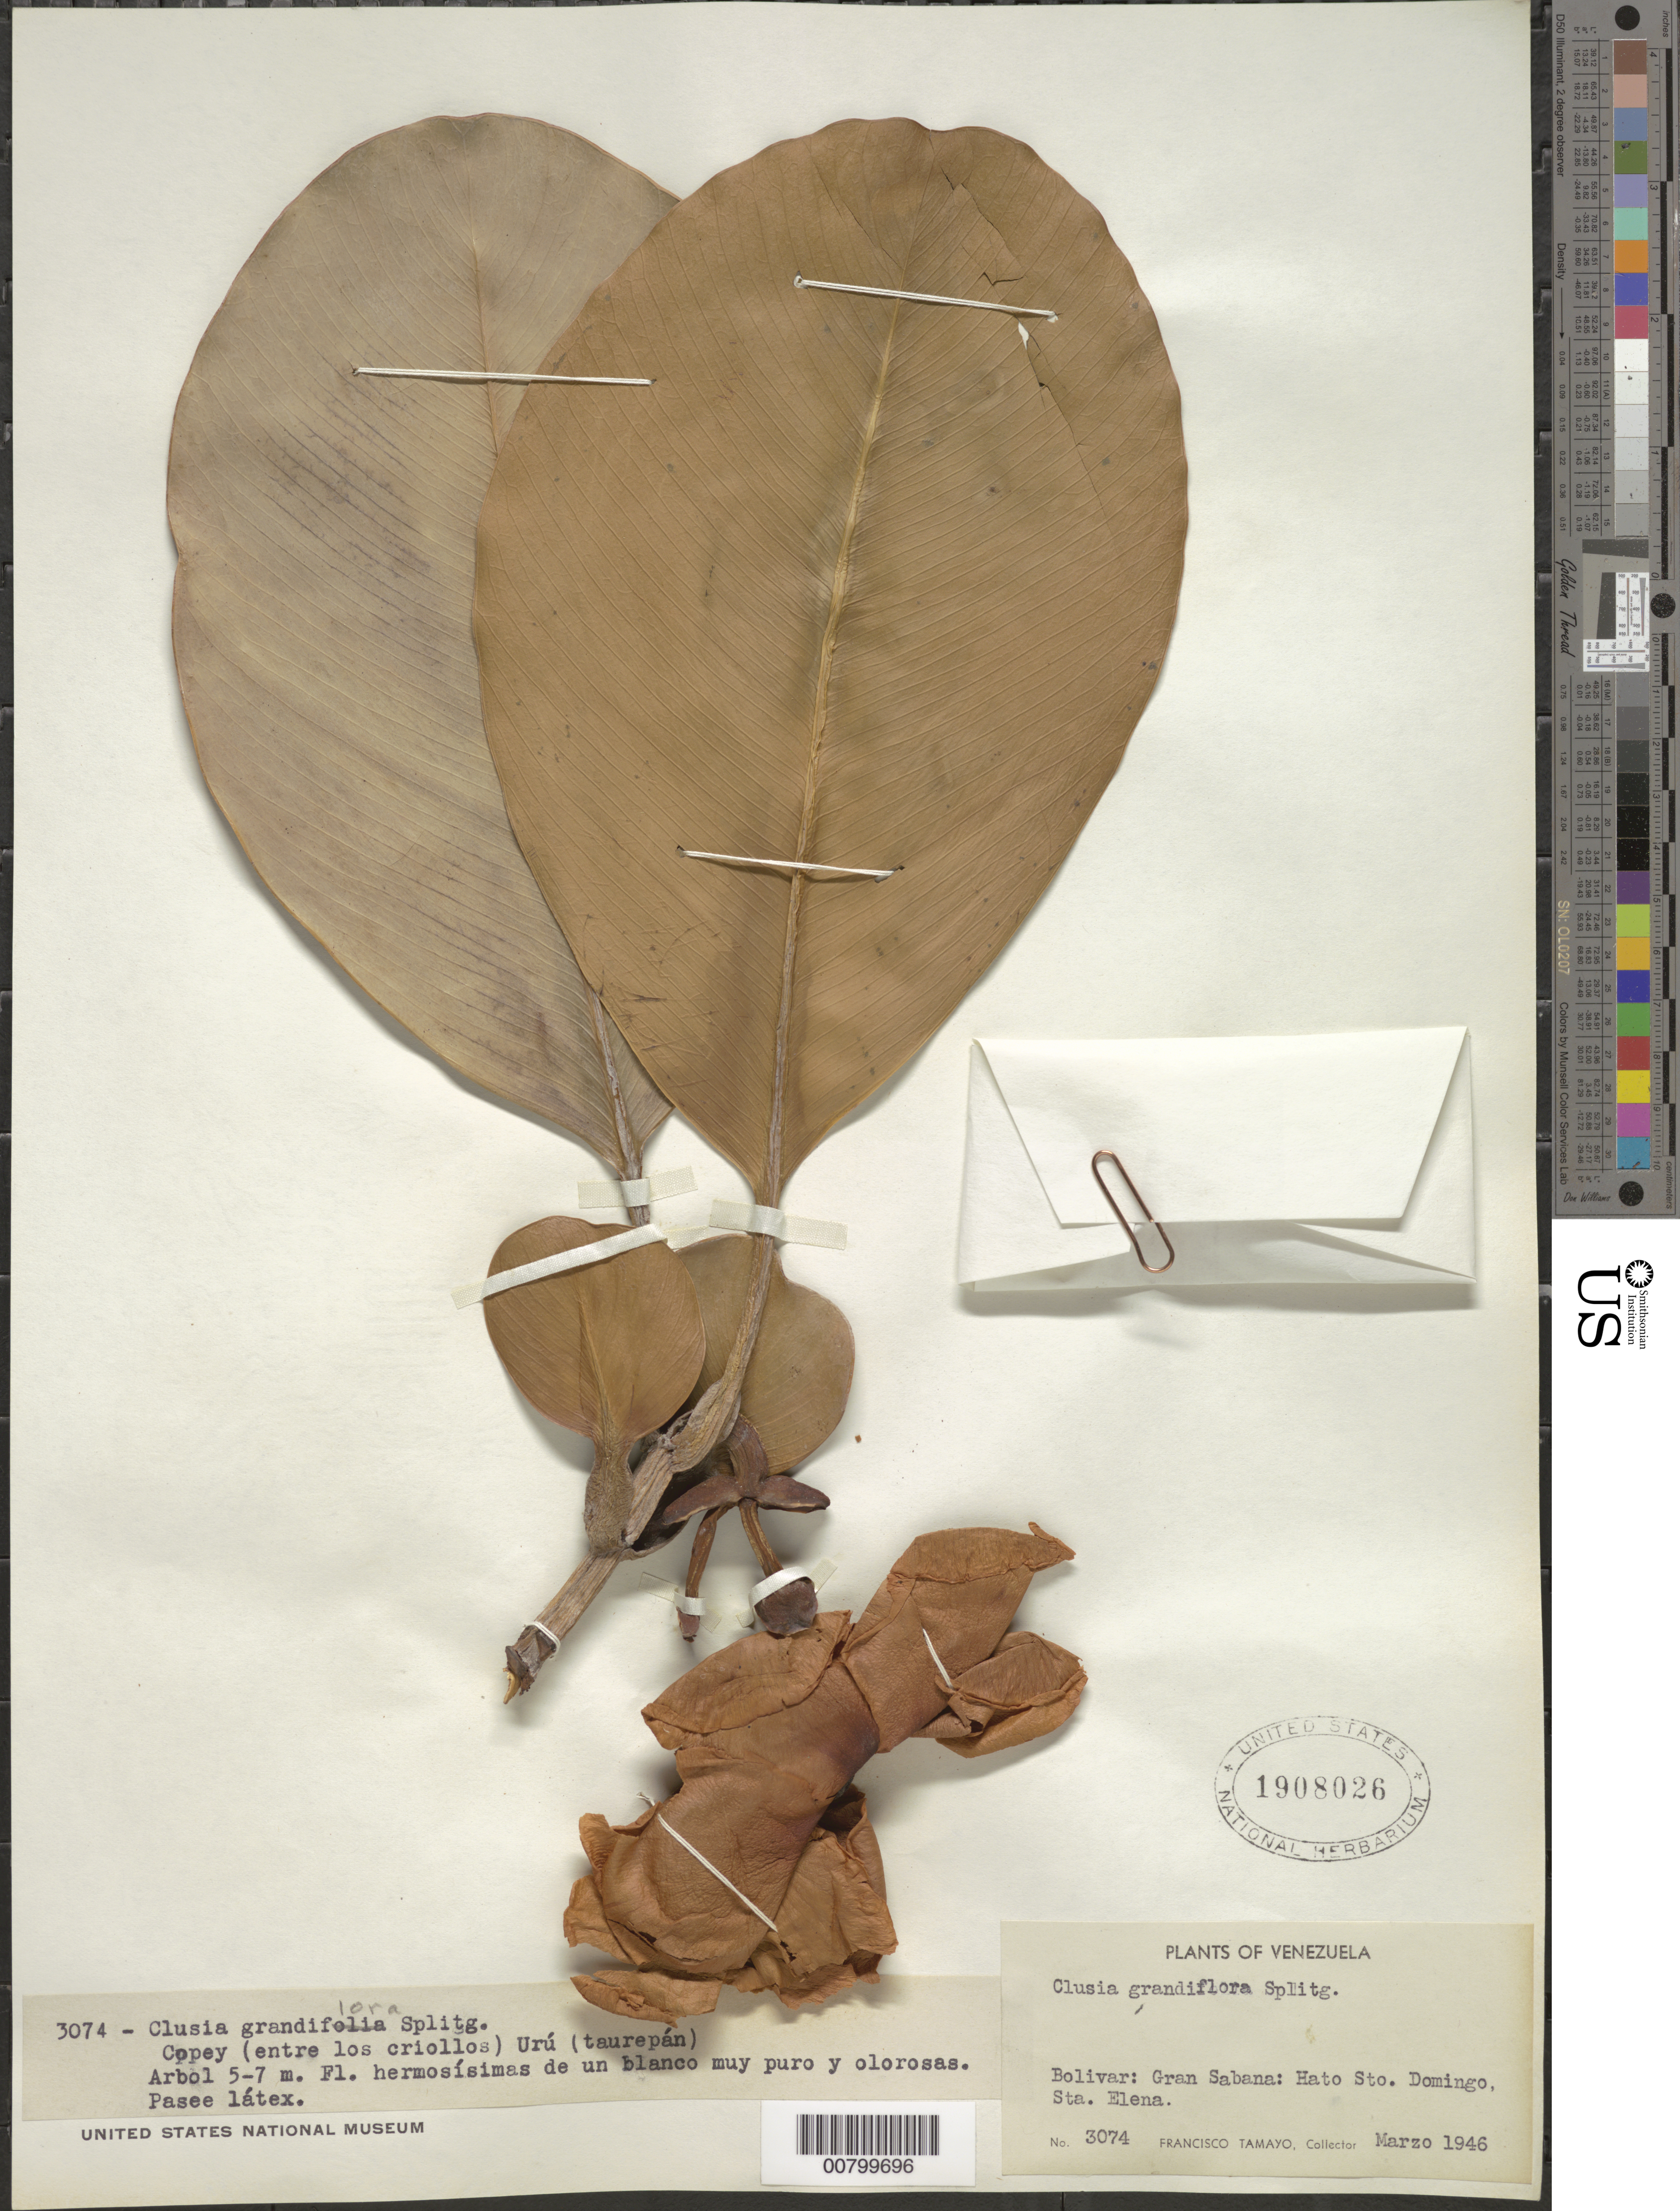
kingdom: Plantae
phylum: Tracheophyta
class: Magnoliopsida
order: Malpighiales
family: Clusiaceae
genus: Clusia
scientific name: Clusia grandiflora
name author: Splitg.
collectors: F. Tamayo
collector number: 3074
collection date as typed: Mar-46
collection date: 1946-03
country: Venezuela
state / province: Bolívar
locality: Gran Sabana, Sta. Elena, Hato Sto. Domingo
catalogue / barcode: US 1908026